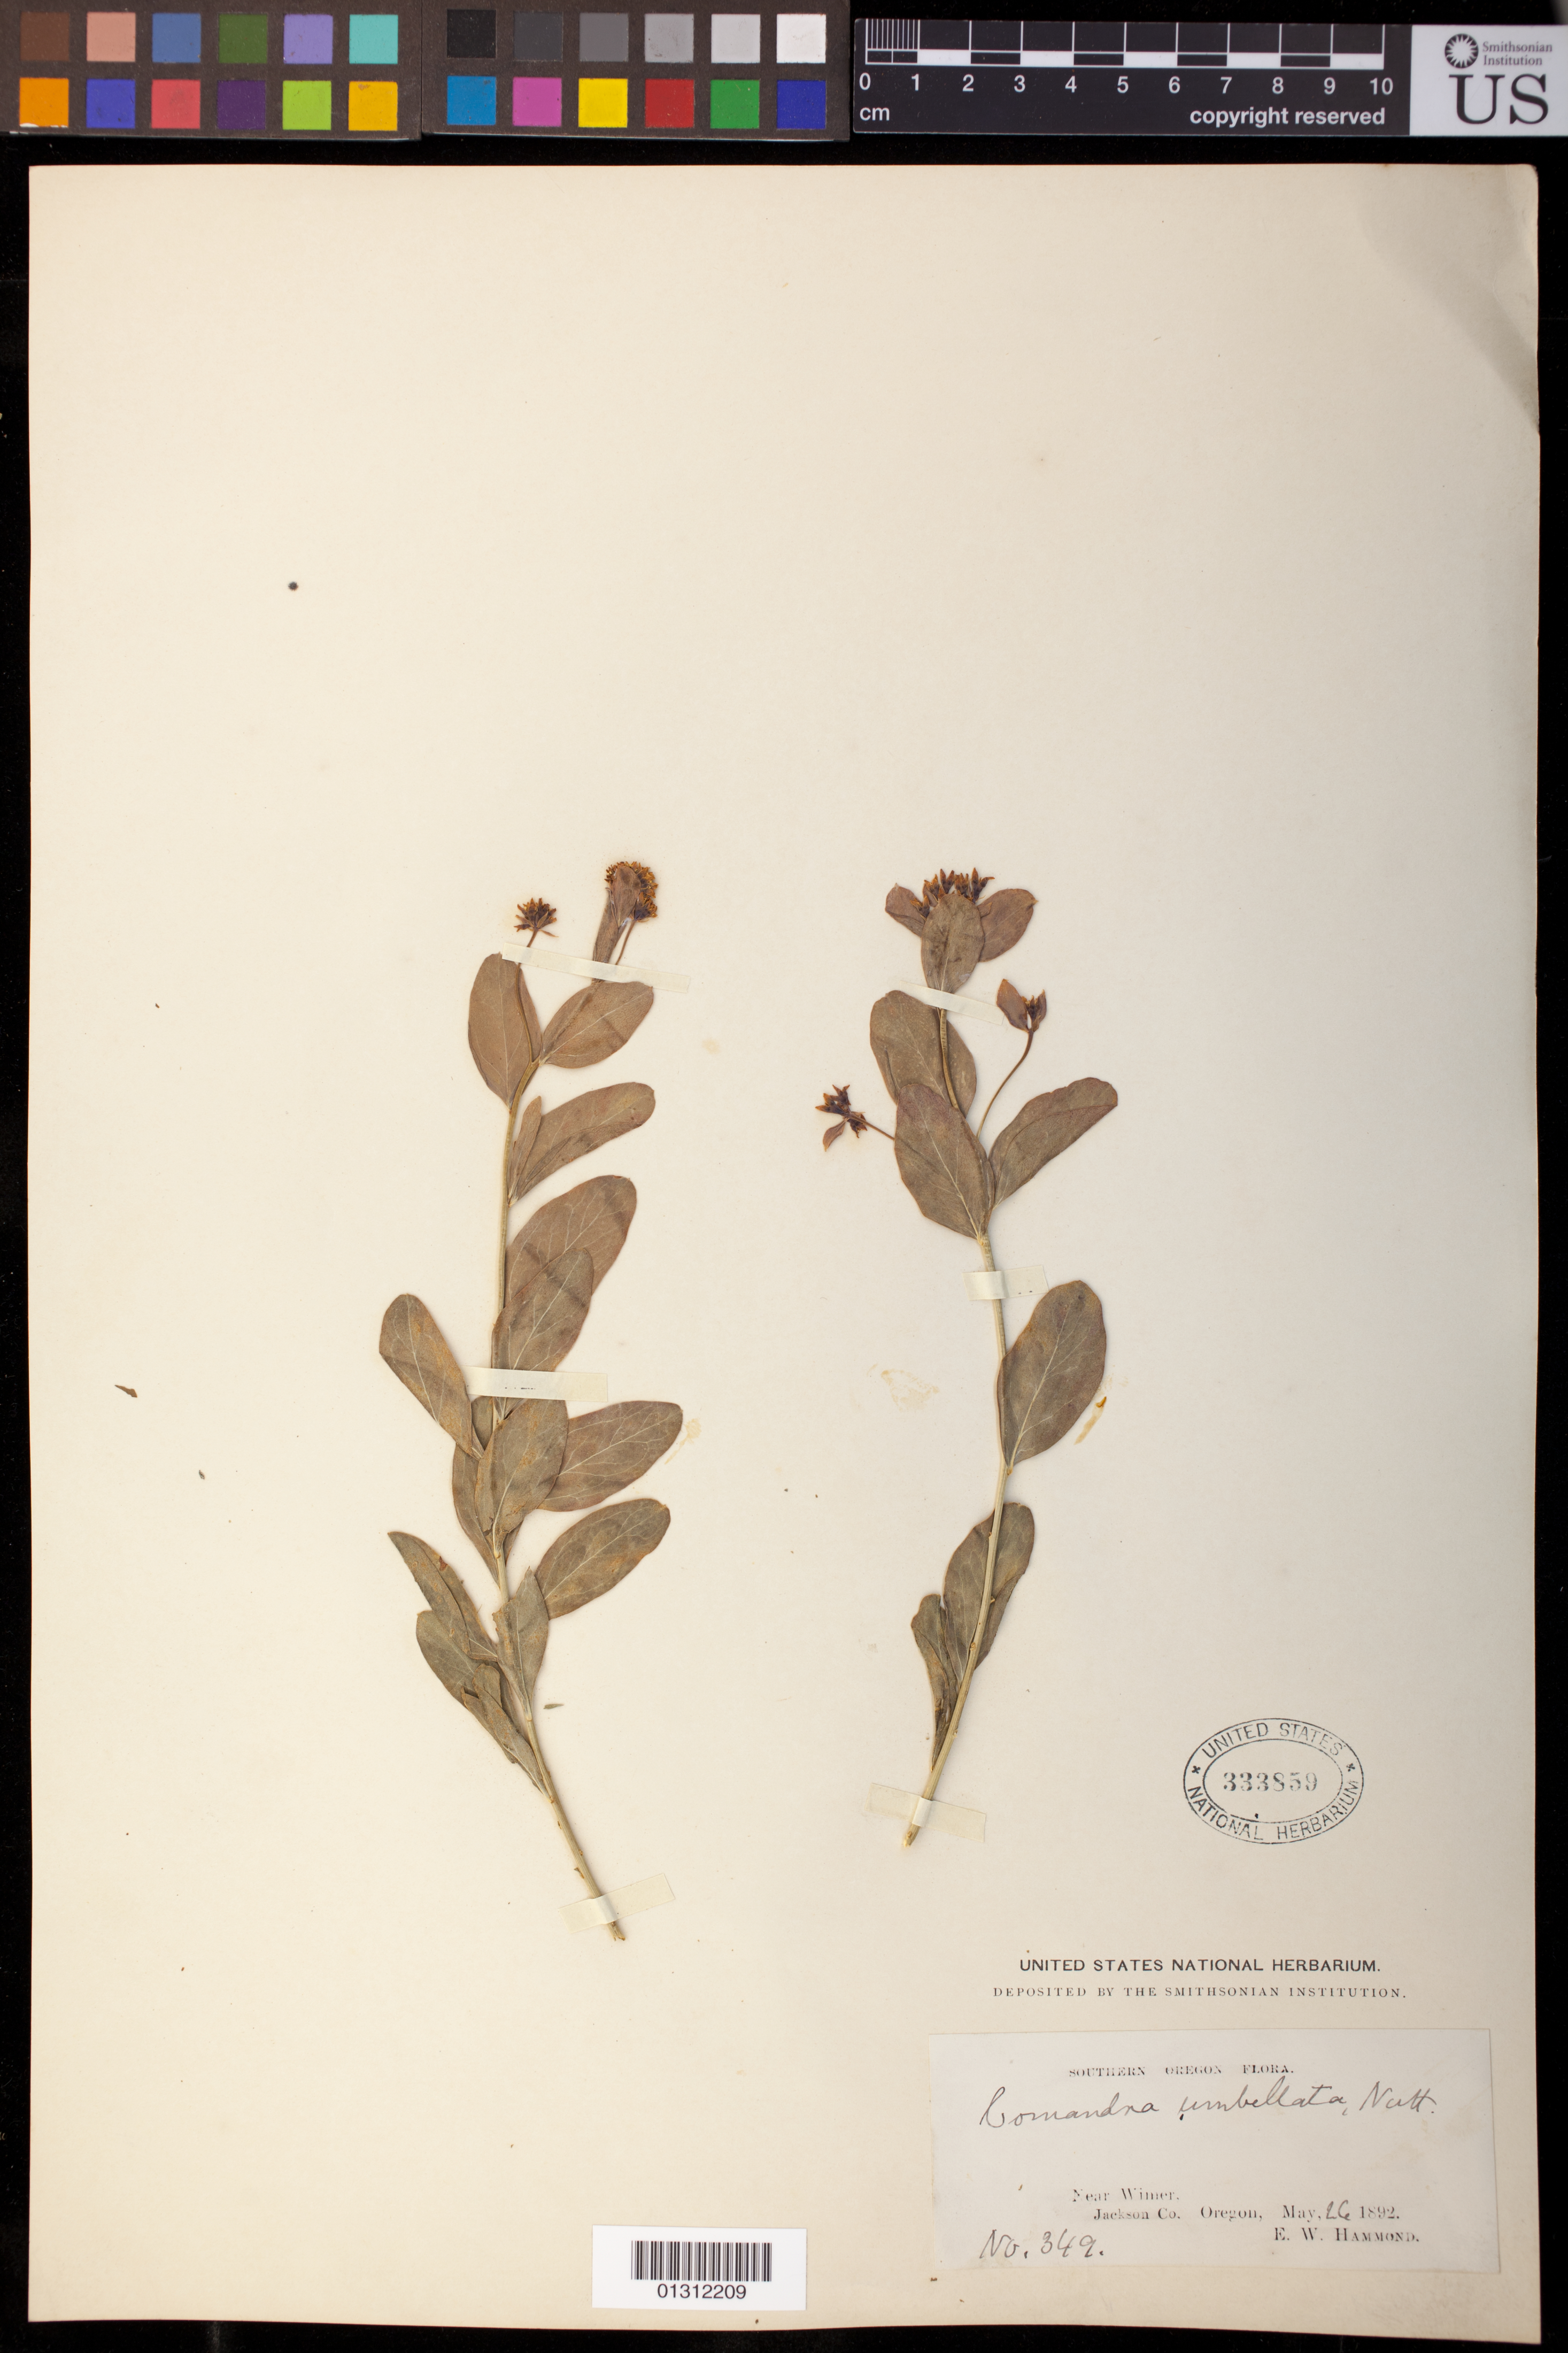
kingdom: Plantae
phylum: Tracheophyta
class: Magnoliopsida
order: Santalales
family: Comandraceae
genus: Comandra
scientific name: Comandra umbellata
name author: (L.) Nutt.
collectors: E. Hammond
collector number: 349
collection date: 1892-05-26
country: United States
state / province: Oregon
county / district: Jackson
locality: Near Wimer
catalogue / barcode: US 333859